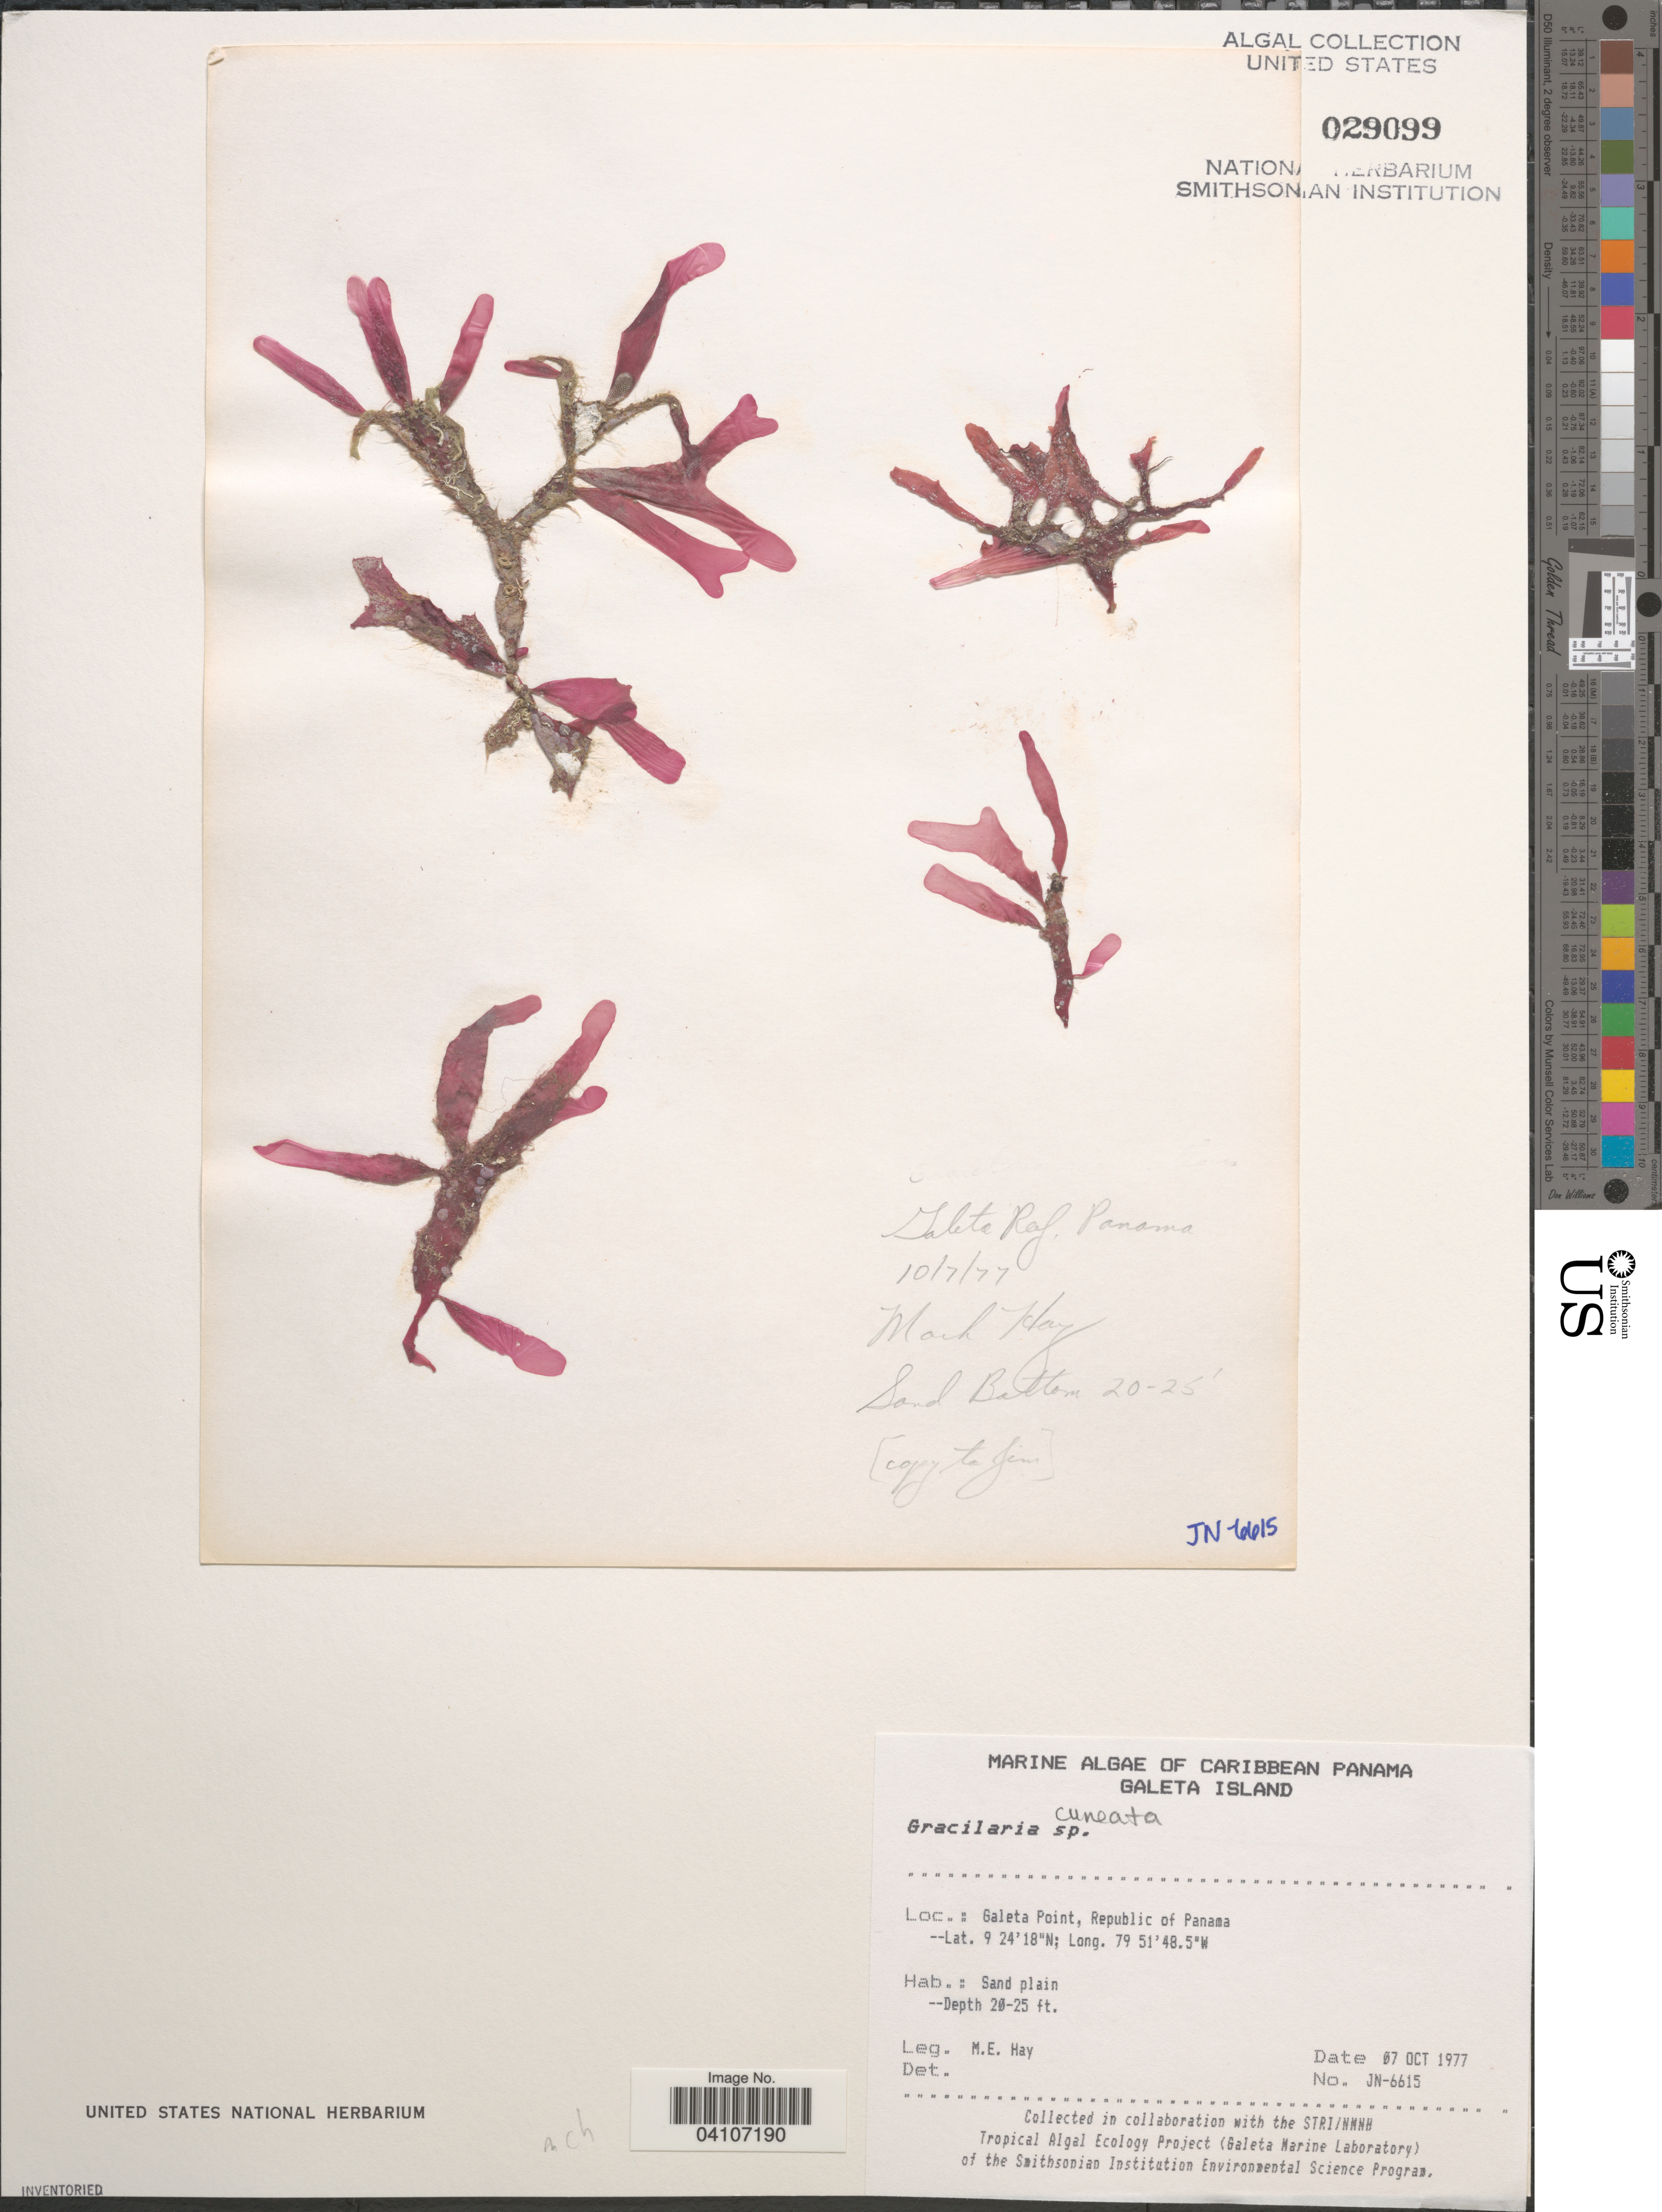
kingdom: Plantae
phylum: Rhodophyta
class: Florideophyceae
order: Gracilariales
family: Gracilariaceae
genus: Gracilaria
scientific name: Gracilaria cuneata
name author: Aresch.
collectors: M. E. Hay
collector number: JN-6615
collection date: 1977-10-07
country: Panama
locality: Caribbean Panama. Galeta Island. Galeta Point, Republic of Panama.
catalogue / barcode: US 29099